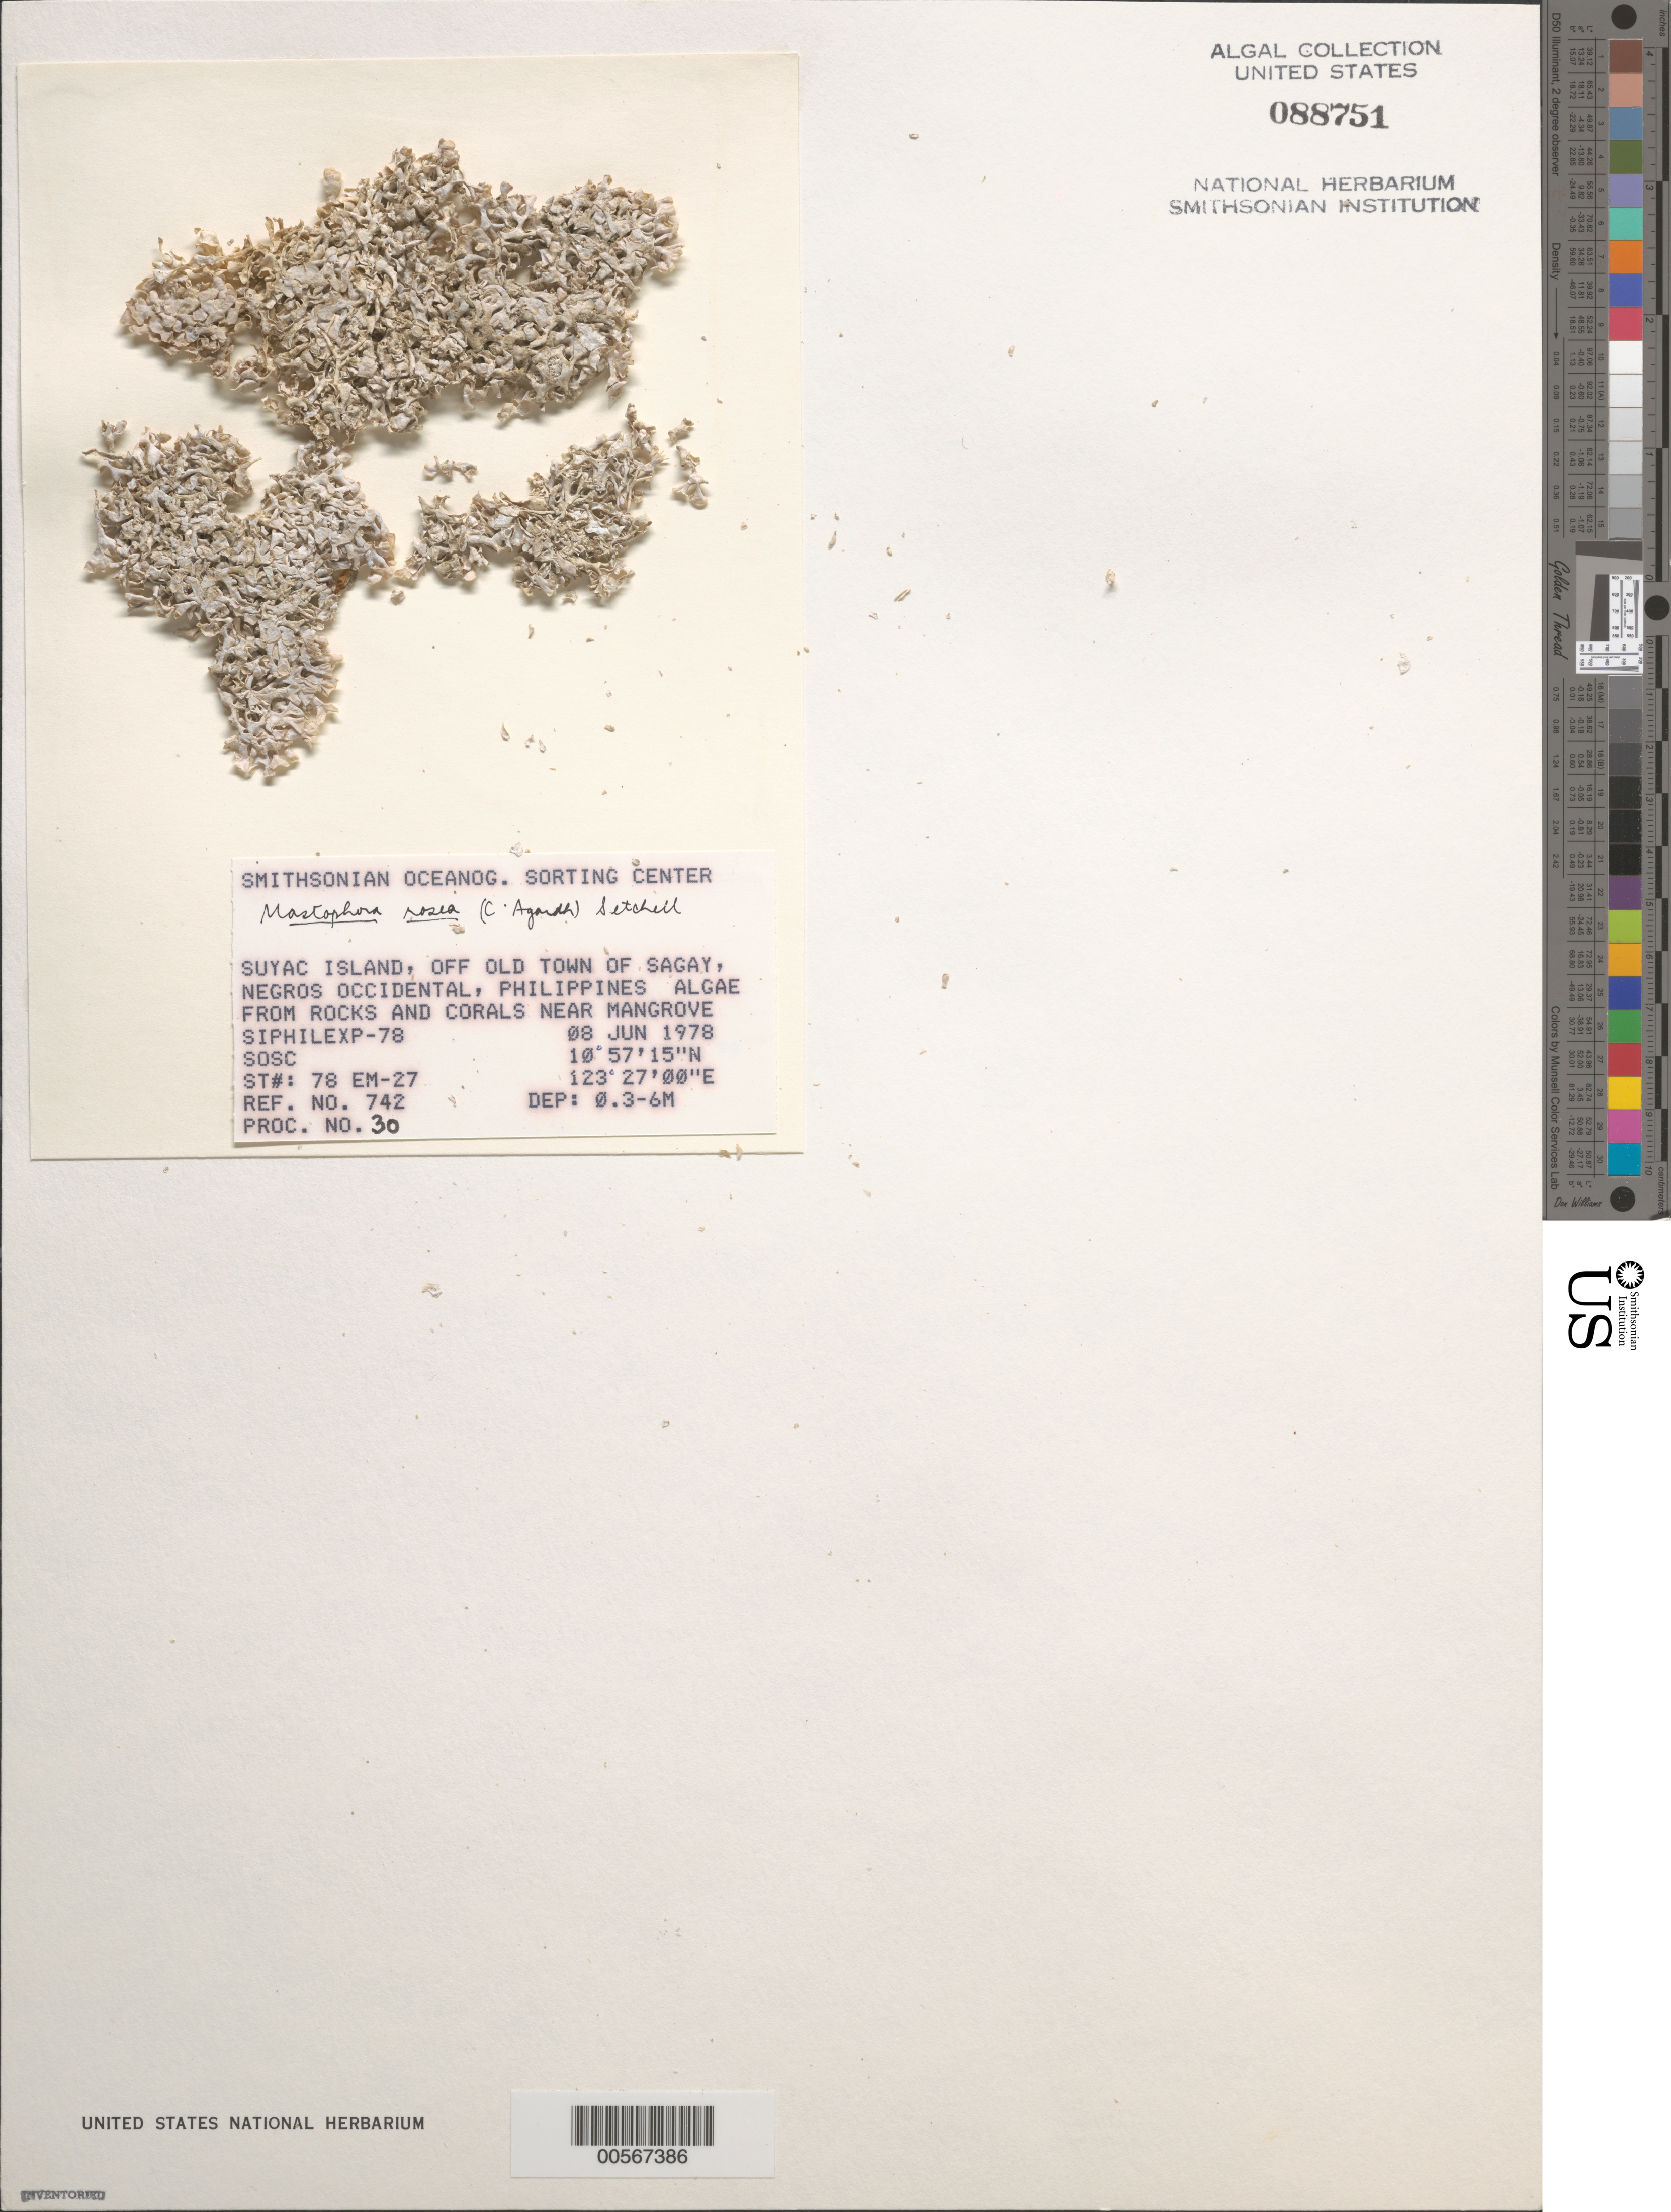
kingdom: Plantae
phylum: Rhodophyta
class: Florideophyceae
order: Corallinales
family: Mastophoraceae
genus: Mastophora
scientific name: Mastophora rosea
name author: (C. Agardh) Setch.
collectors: SOSC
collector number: Station 78 Em-27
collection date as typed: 08 Jun 1978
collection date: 1978-06-08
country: Philippines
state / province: Western Visayas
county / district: Negros Occidental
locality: Suyac island, off sagay, negros occidental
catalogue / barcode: US 88751